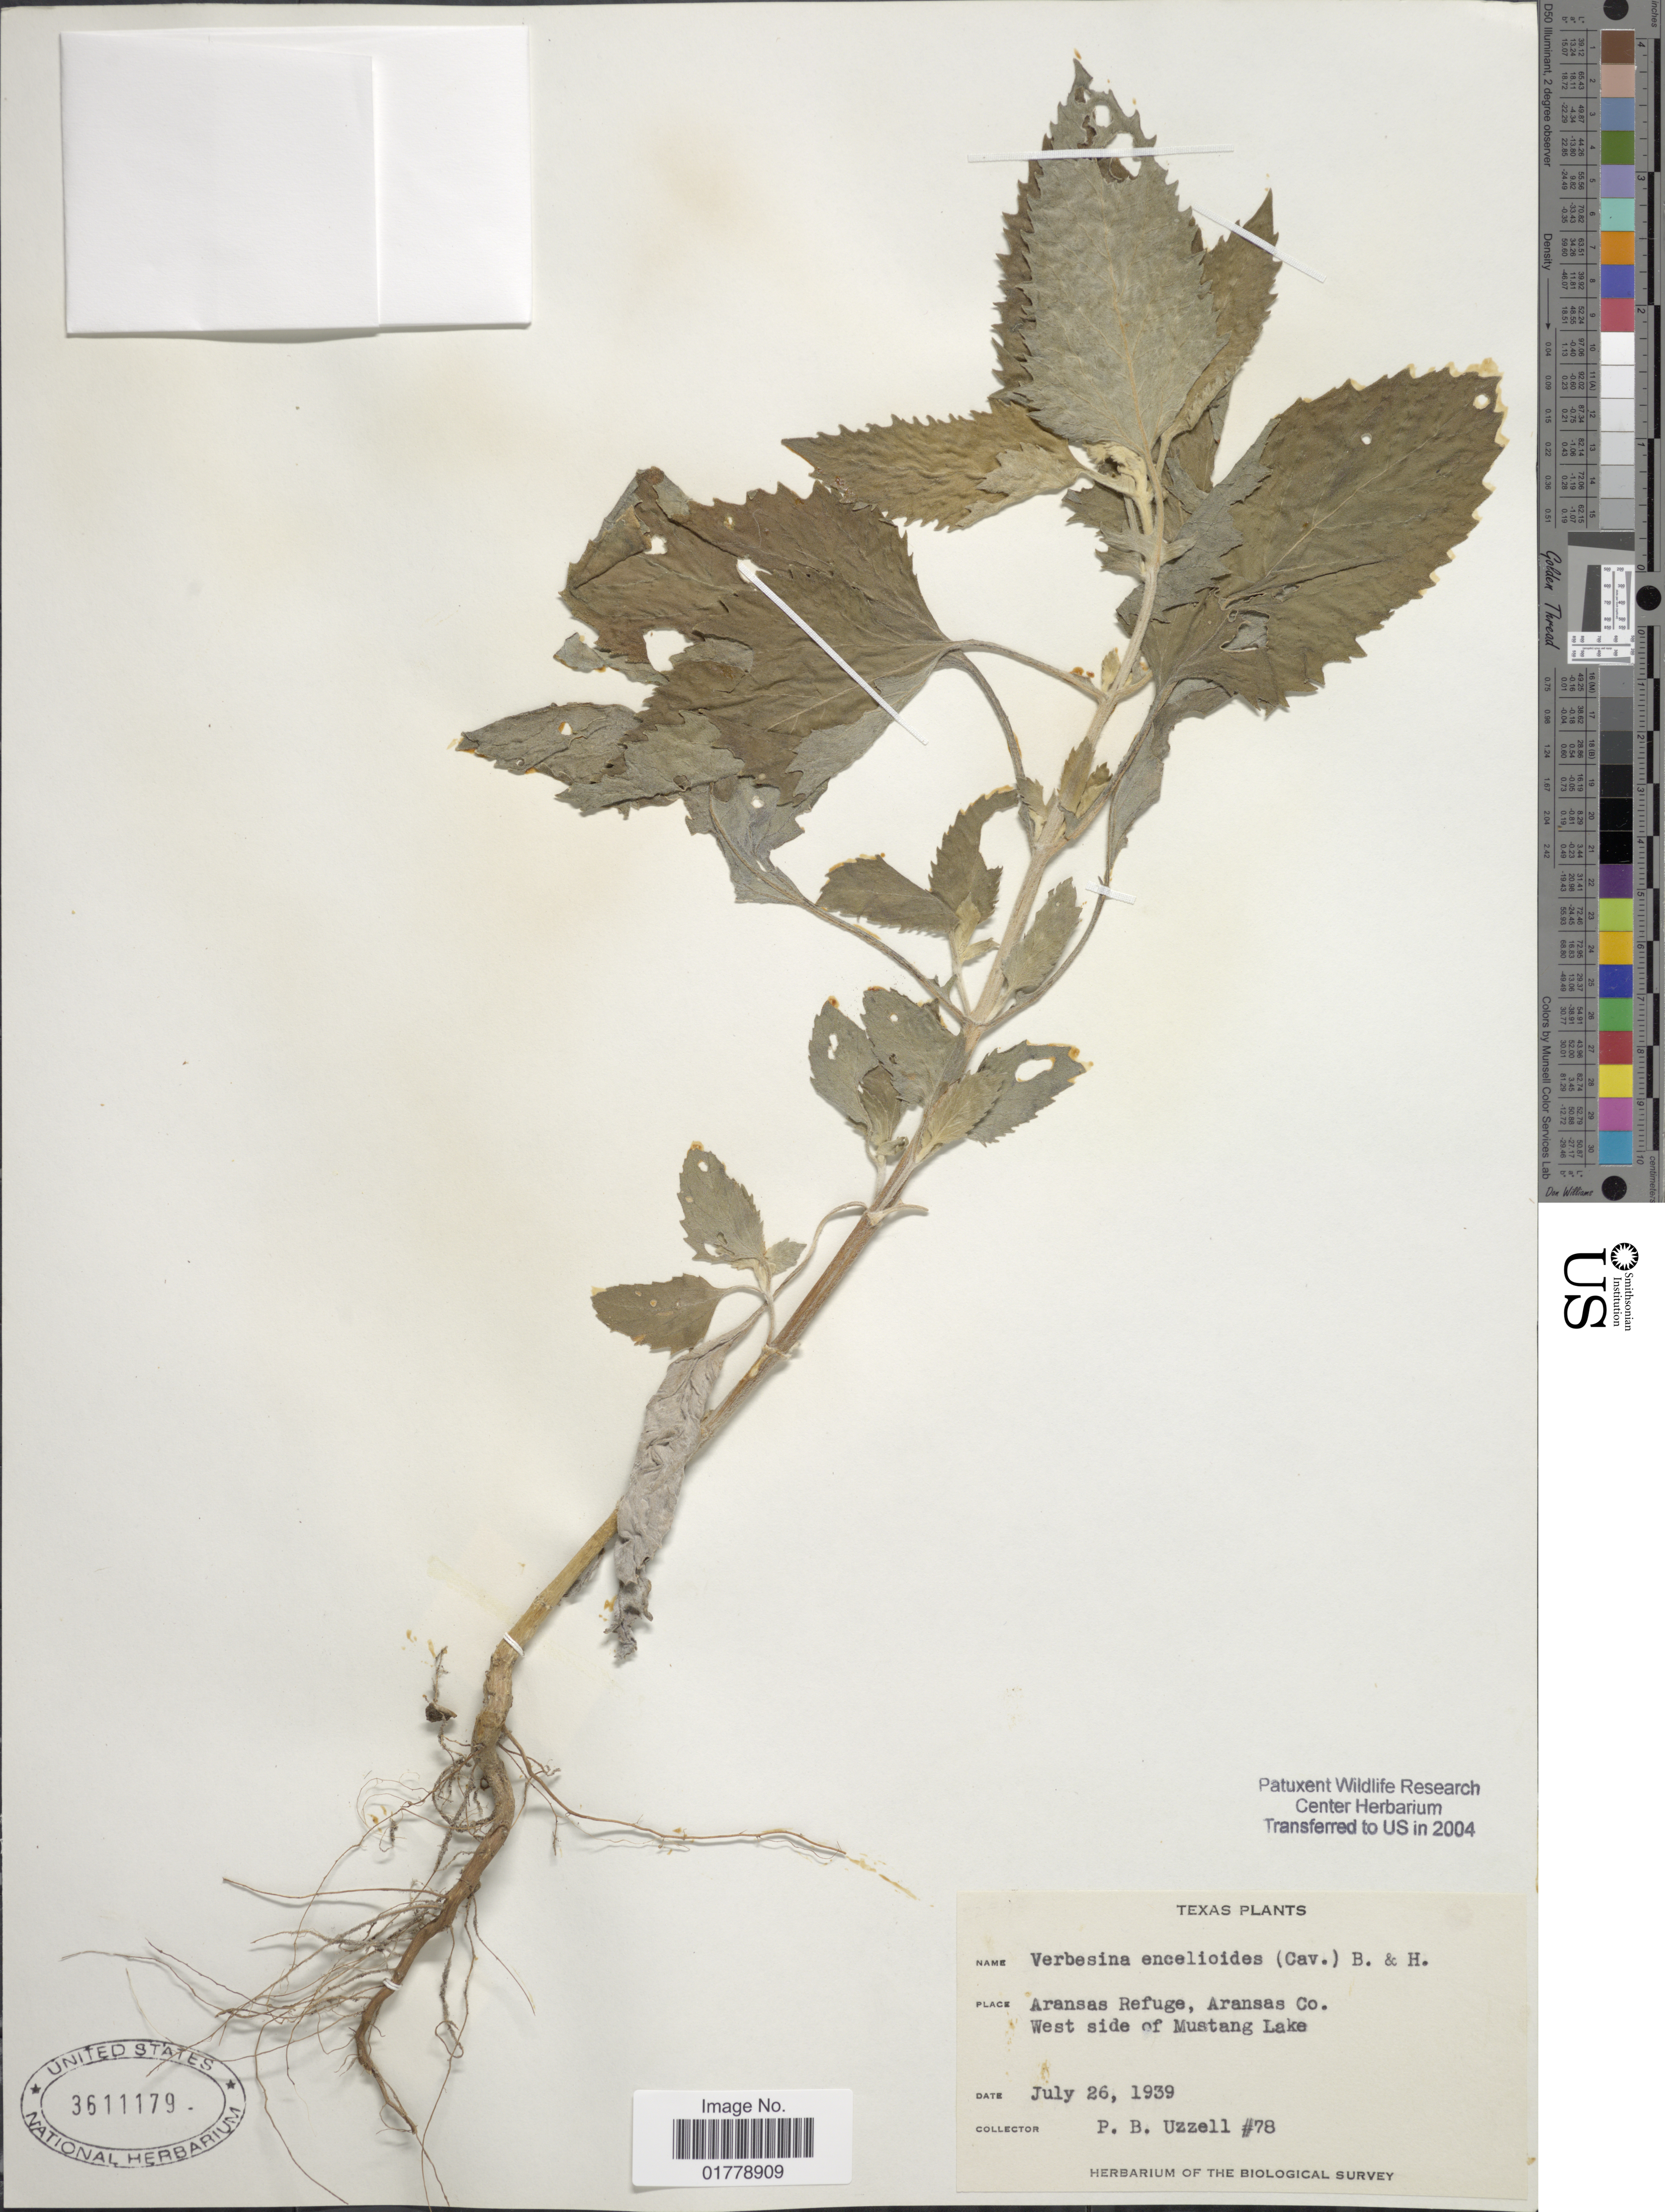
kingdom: Plantae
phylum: Tracheophyta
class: Magnoliopsida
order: Asterales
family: Asteraceae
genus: Verbesina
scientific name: Verbesina encelioides var. cana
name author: (B.L. Rob.) Greenm.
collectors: P. Uzzell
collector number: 78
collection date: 1939-07-26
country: United States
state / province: Texas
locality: Aransas Refuge, Aransas Co. West side of Mustang Lake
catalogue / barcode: US 3611179